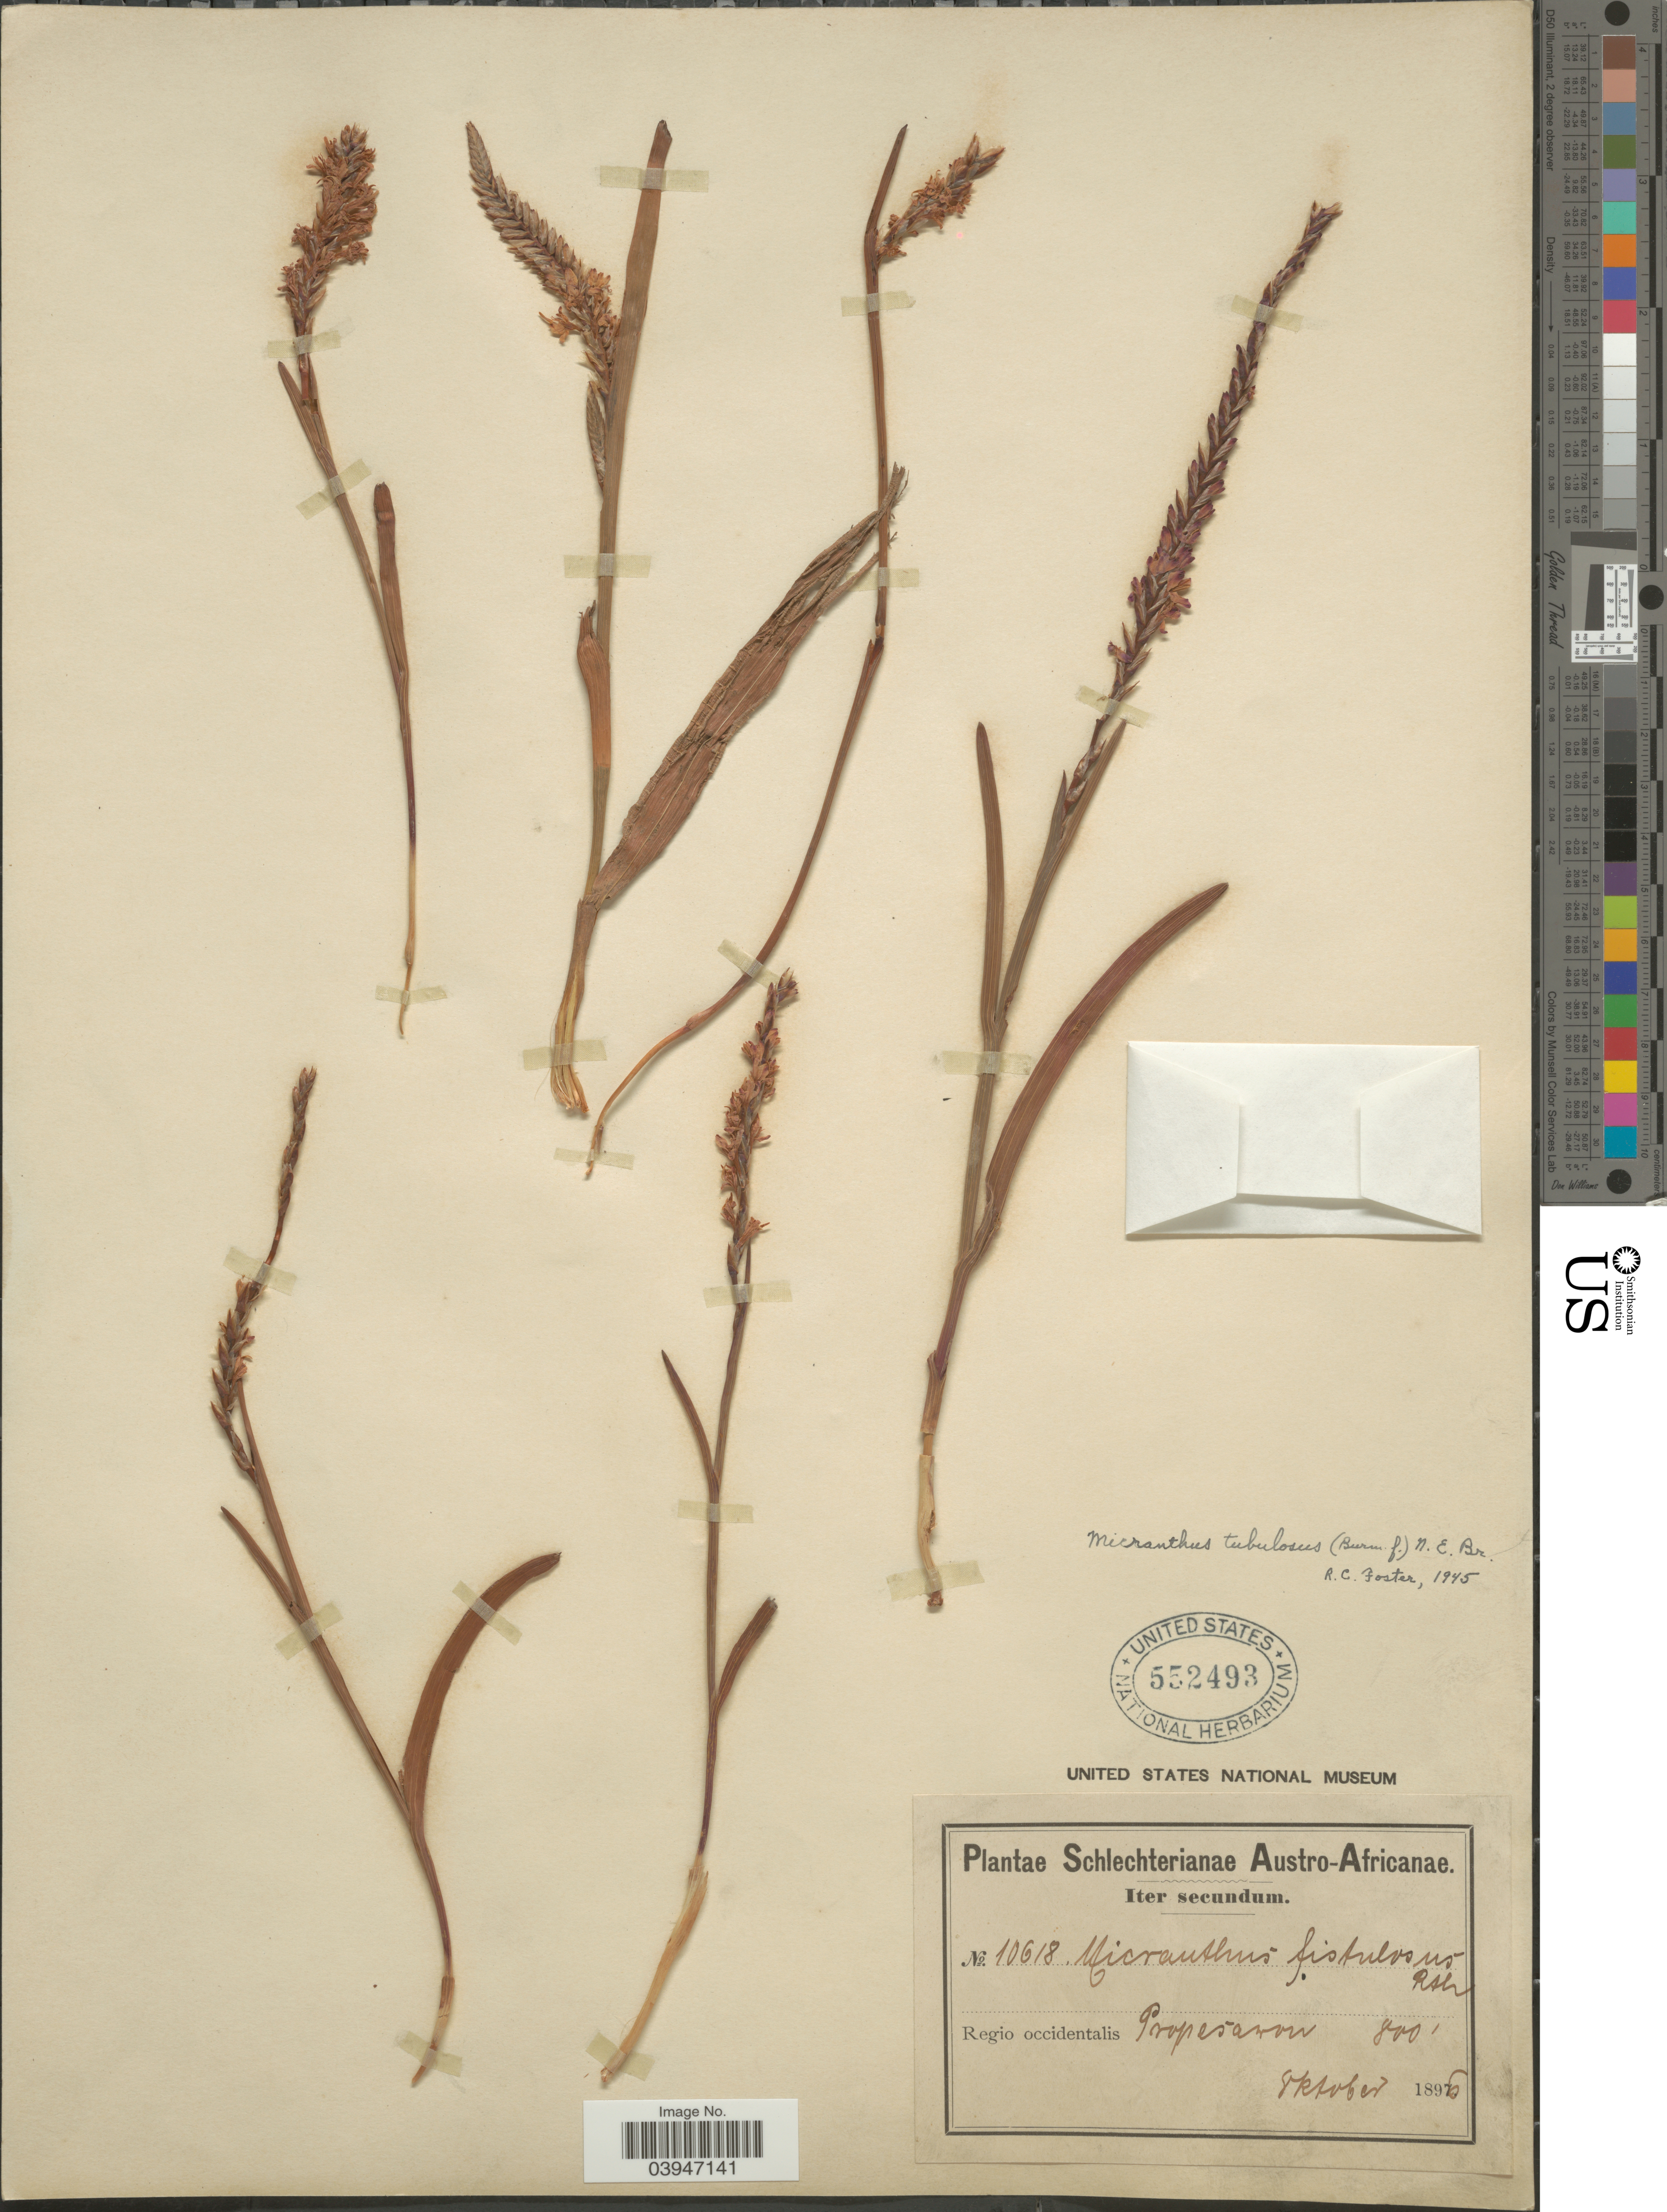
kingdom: Plantae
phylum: Tracheophyta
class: Liliopsida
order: Asparagales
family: Iridaceae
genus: Micranthus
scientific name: Micranthus tubulosus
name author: (Burm. f.) N.E. Br.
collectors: Schlechter, --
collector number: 10618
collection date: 1896-10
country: South Africa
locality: Reg. occidentalis. In arenosis pr. Zwartbosch-Kraal.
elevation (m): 244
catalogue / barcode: US 552493